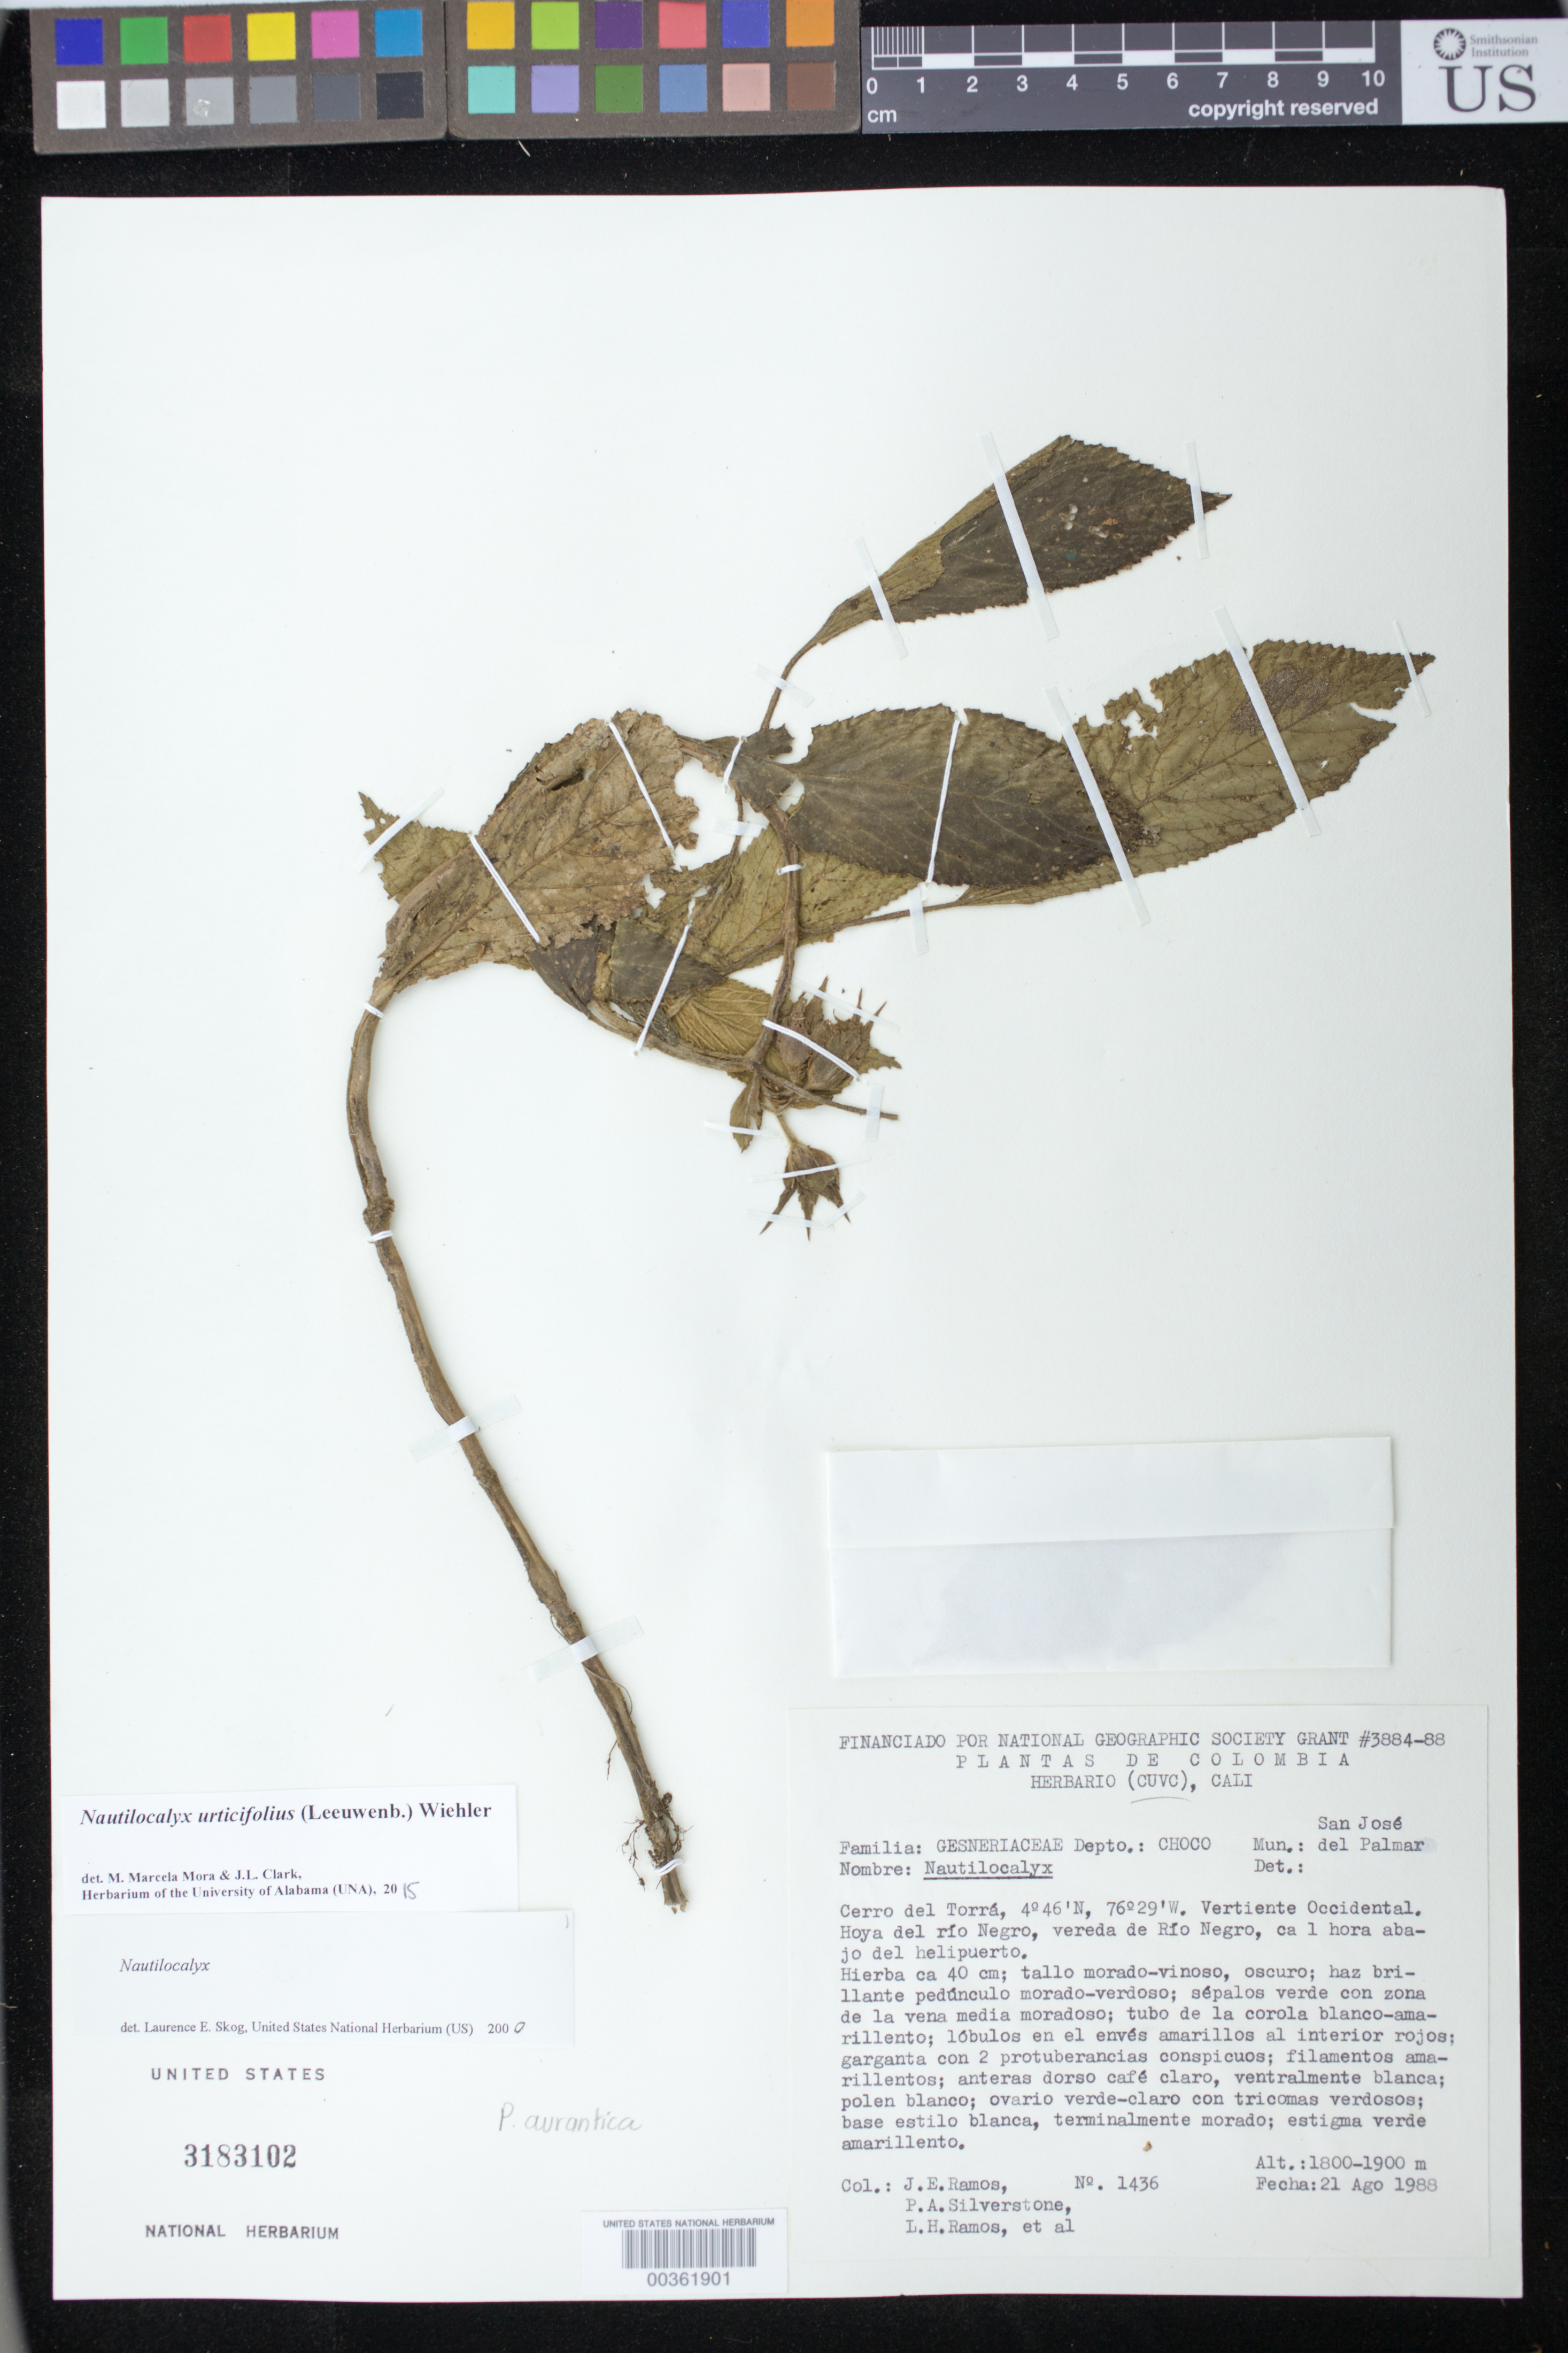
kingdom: Plantae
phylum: Tracheophyta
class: Magnoliopsida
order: Lamiales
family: Gesneriaceae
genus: Nautilocalyx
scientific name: Nautilocalyx urticifolius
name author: (Leeuwenb.) Wiehler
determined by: Mora, M. M.; Clark, J. L.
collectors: J. E. Ramos, P. A. Silverstone-Sopkin, L. Ramos & et al.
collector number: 1436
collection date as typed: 21 Aug 1988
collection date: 1988-08-21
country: Colombia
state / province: Chocó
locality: Mpio. San José del Palmar; Cerro del Torrá, Vertiente Occidental, hoya del río Negro, vereda de Río Negro, ca 1 hora abajo del helipuerto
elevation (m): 1800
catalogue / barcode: US 3183102